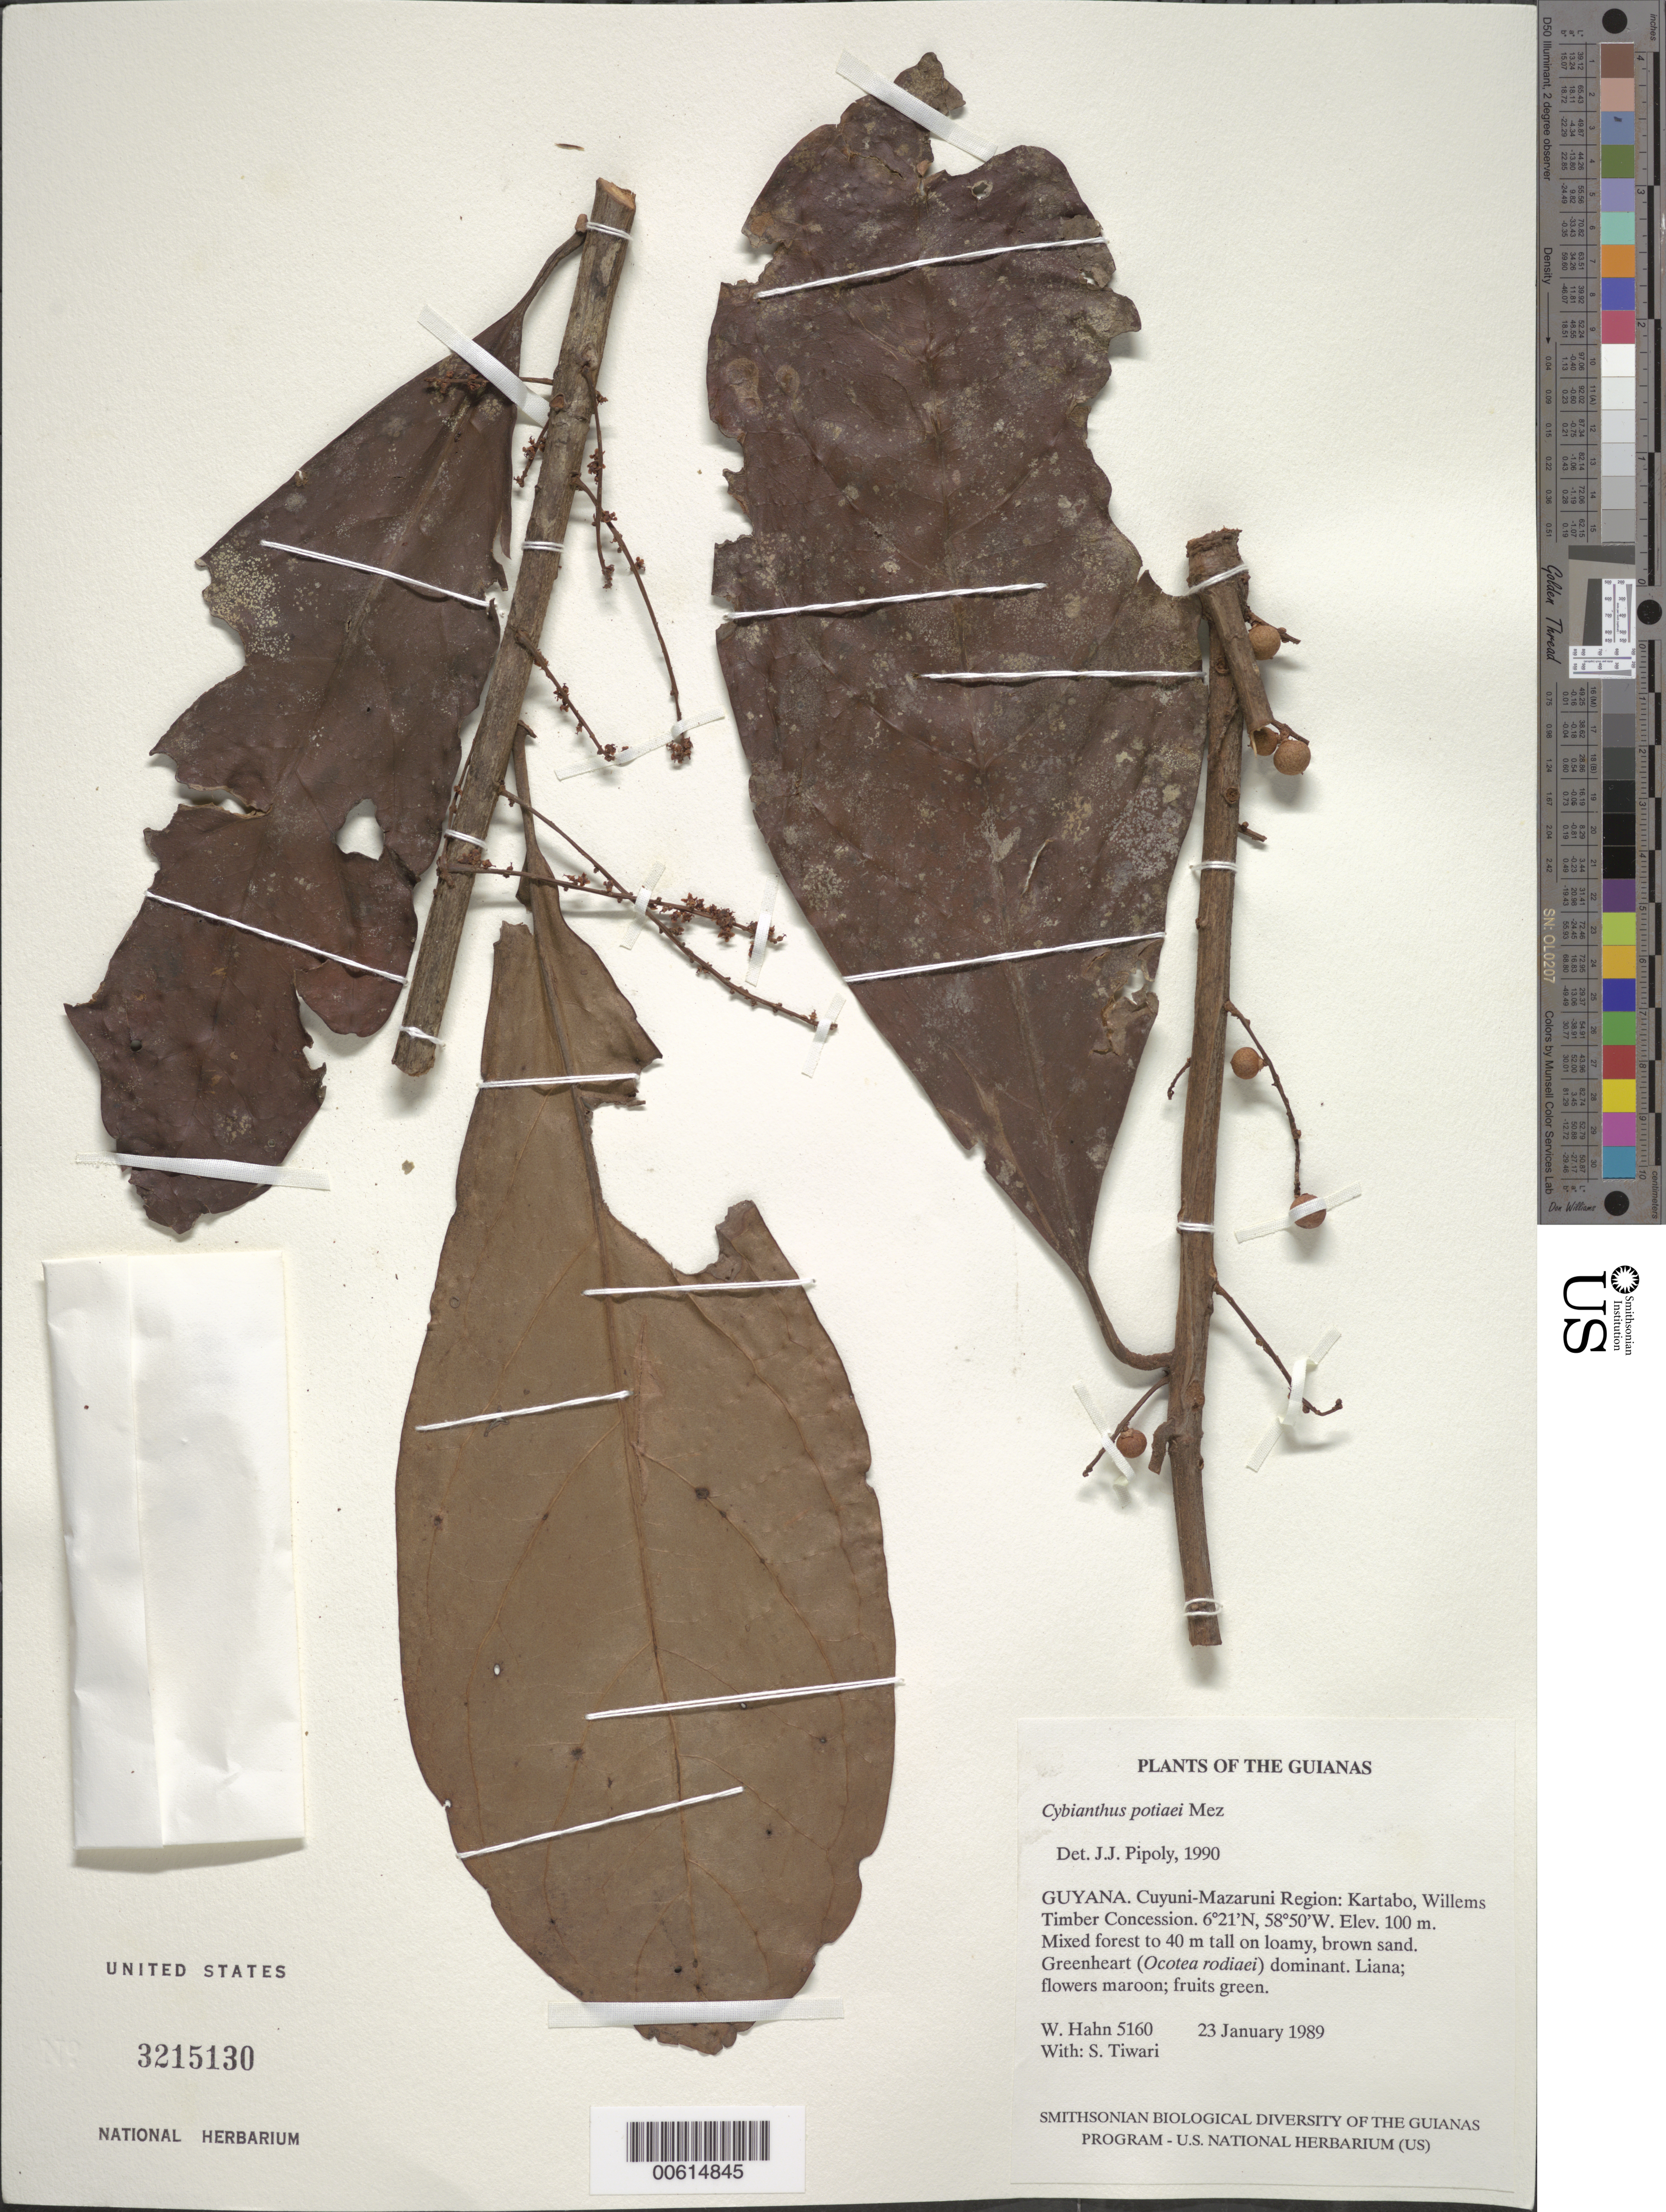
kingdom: Plantae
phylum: Tracheophyta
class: Magnoliopsida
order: Ericales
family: Primulaceae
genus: Cybianthus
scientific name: Cybianthus potiaei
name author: (Mez) G. Agostini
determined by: Pipoly, J. J., III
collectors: W. Hahn & S. Tiwari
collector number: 5160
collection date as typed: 23 January 1989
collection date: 1989-01-23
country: Guyana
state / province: Cuyuni-Mazaruni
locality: Kartabo, Willems Timber concession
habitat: Mixed forest to 40 m tall on loamy, brown sand. Greenheart (Ocotea rodiaei) dominant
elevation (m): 100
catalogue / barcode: US 3215130